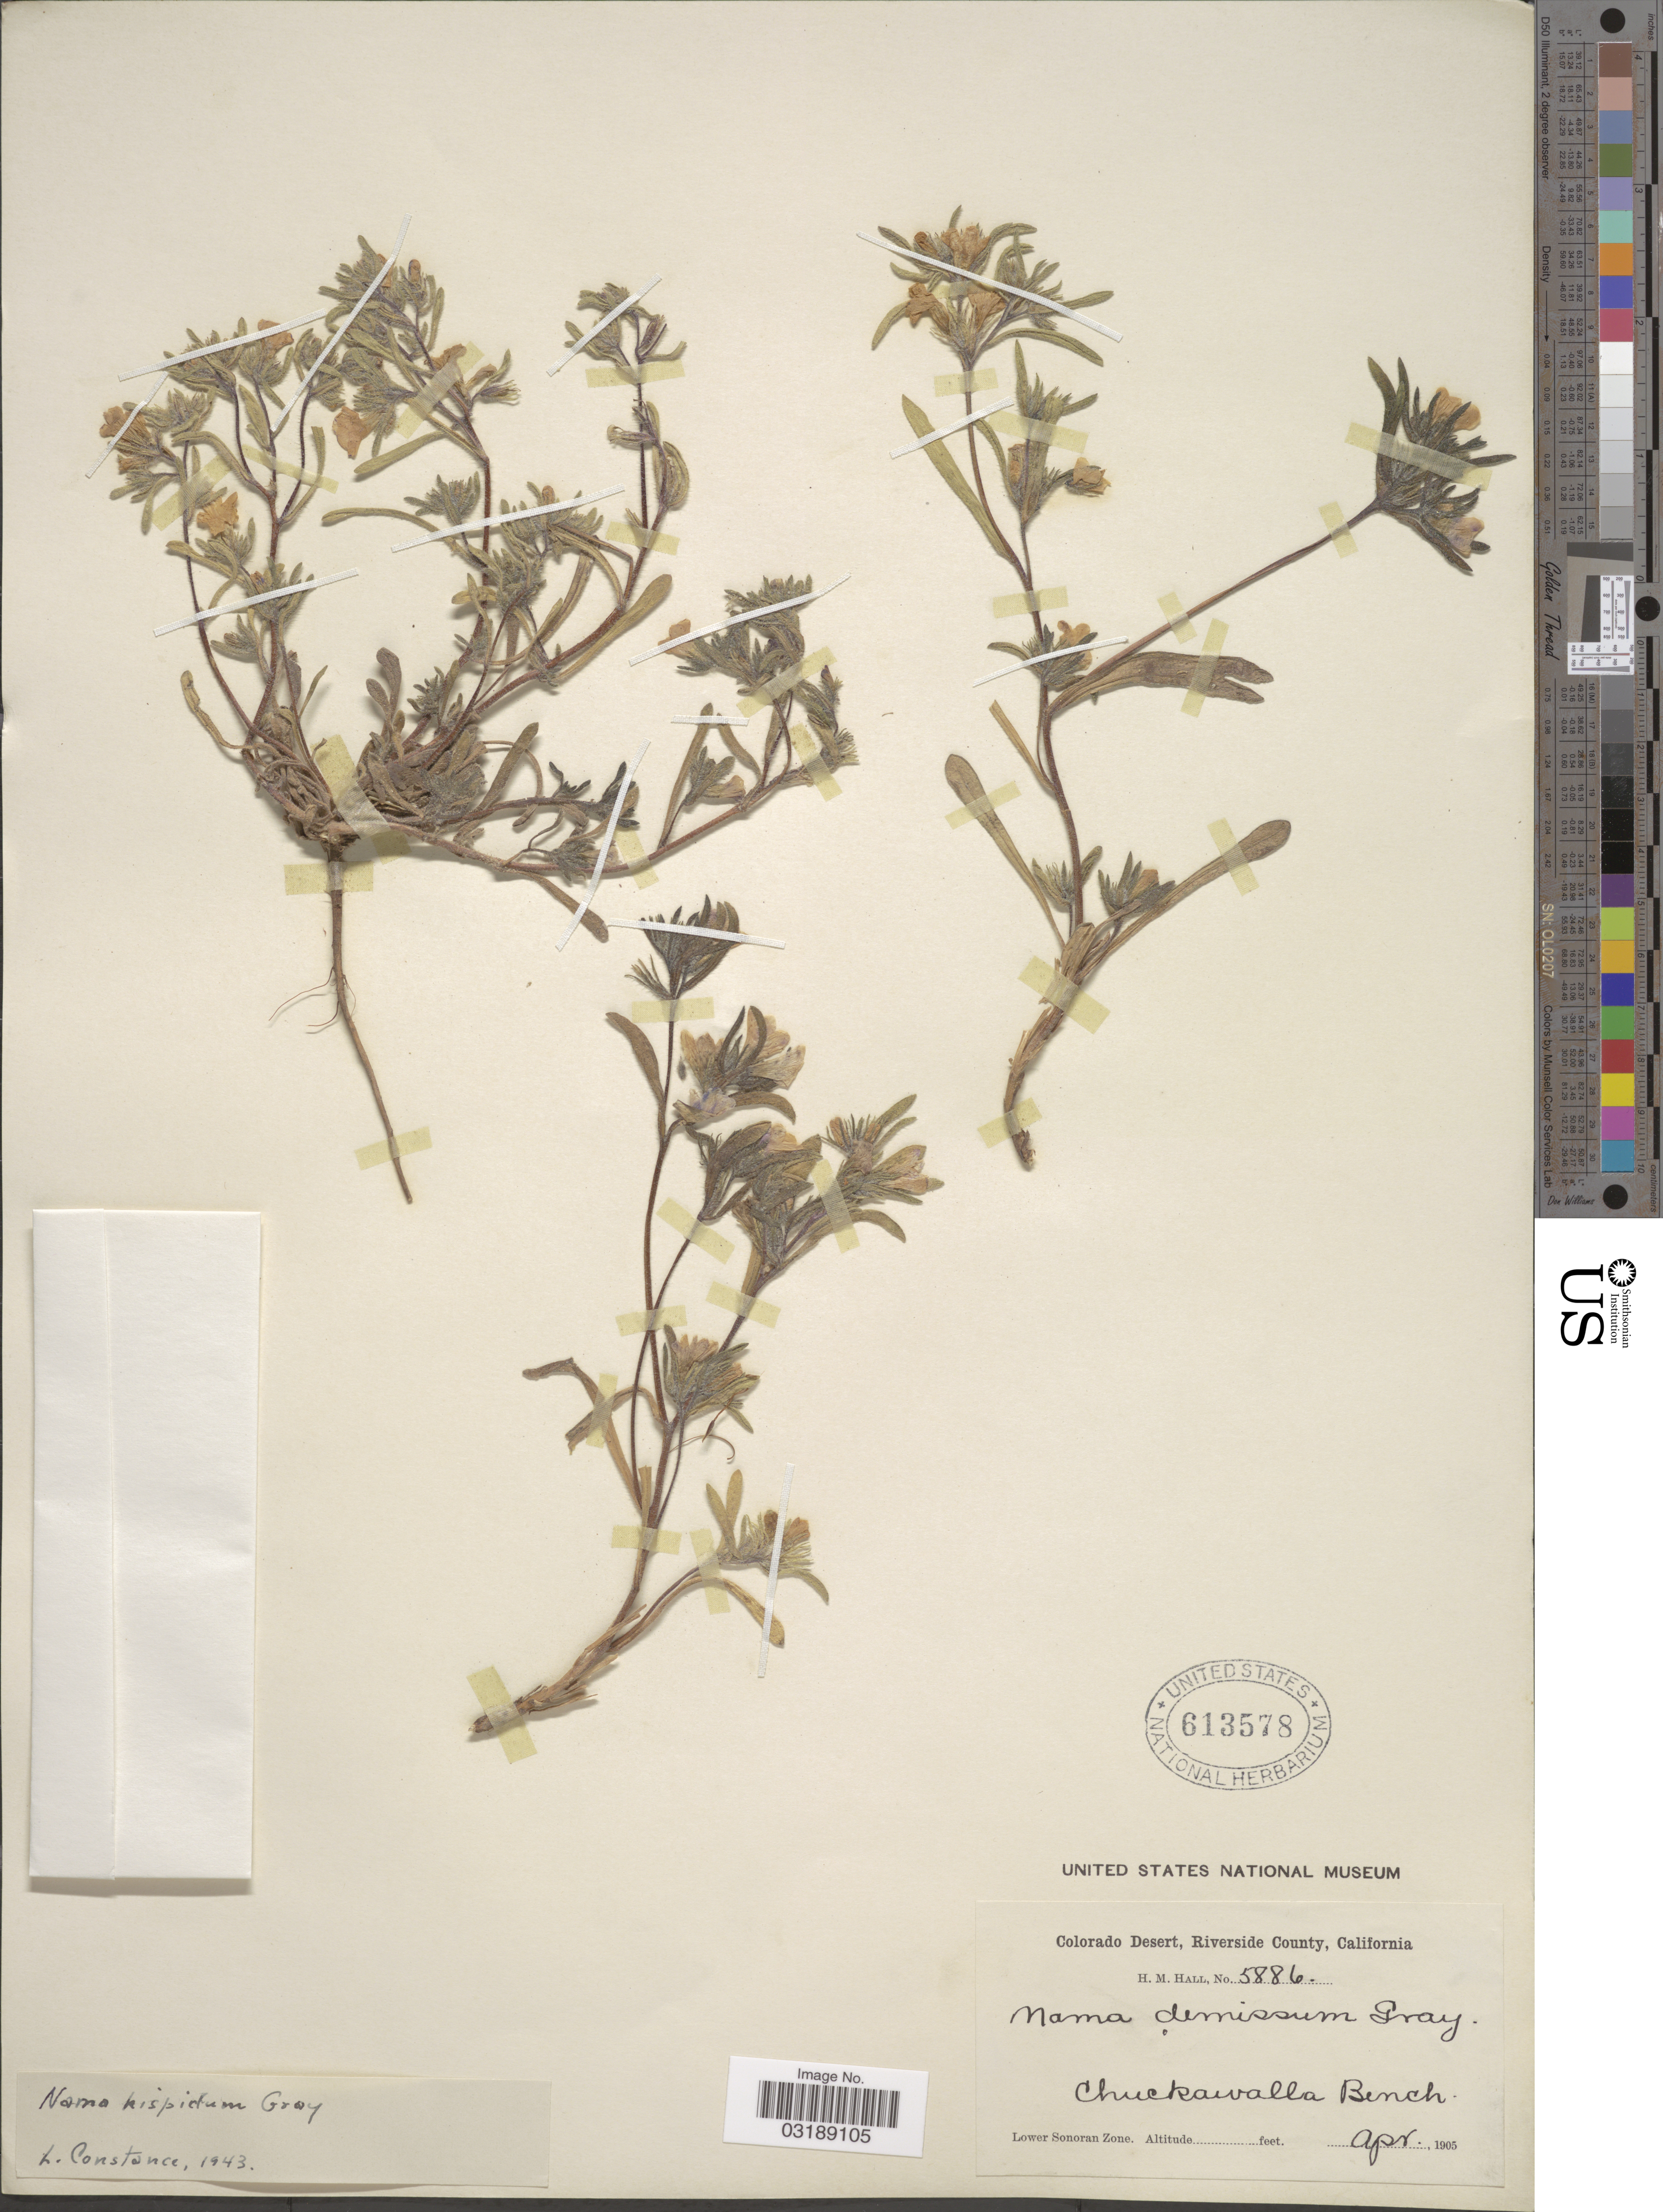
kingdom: Plantae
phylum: Tracheophyta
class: Magnoliopsida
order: Boraginales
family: Namaceae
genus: Nama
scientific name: Nama hispida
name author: A. Gray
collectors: H. M. Hall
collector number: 5886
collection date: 1905-04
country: United States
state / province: California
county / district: Riverside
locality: Colorado Desert, Riverside County, Chuckawalla Bench.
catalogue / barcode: US 613578